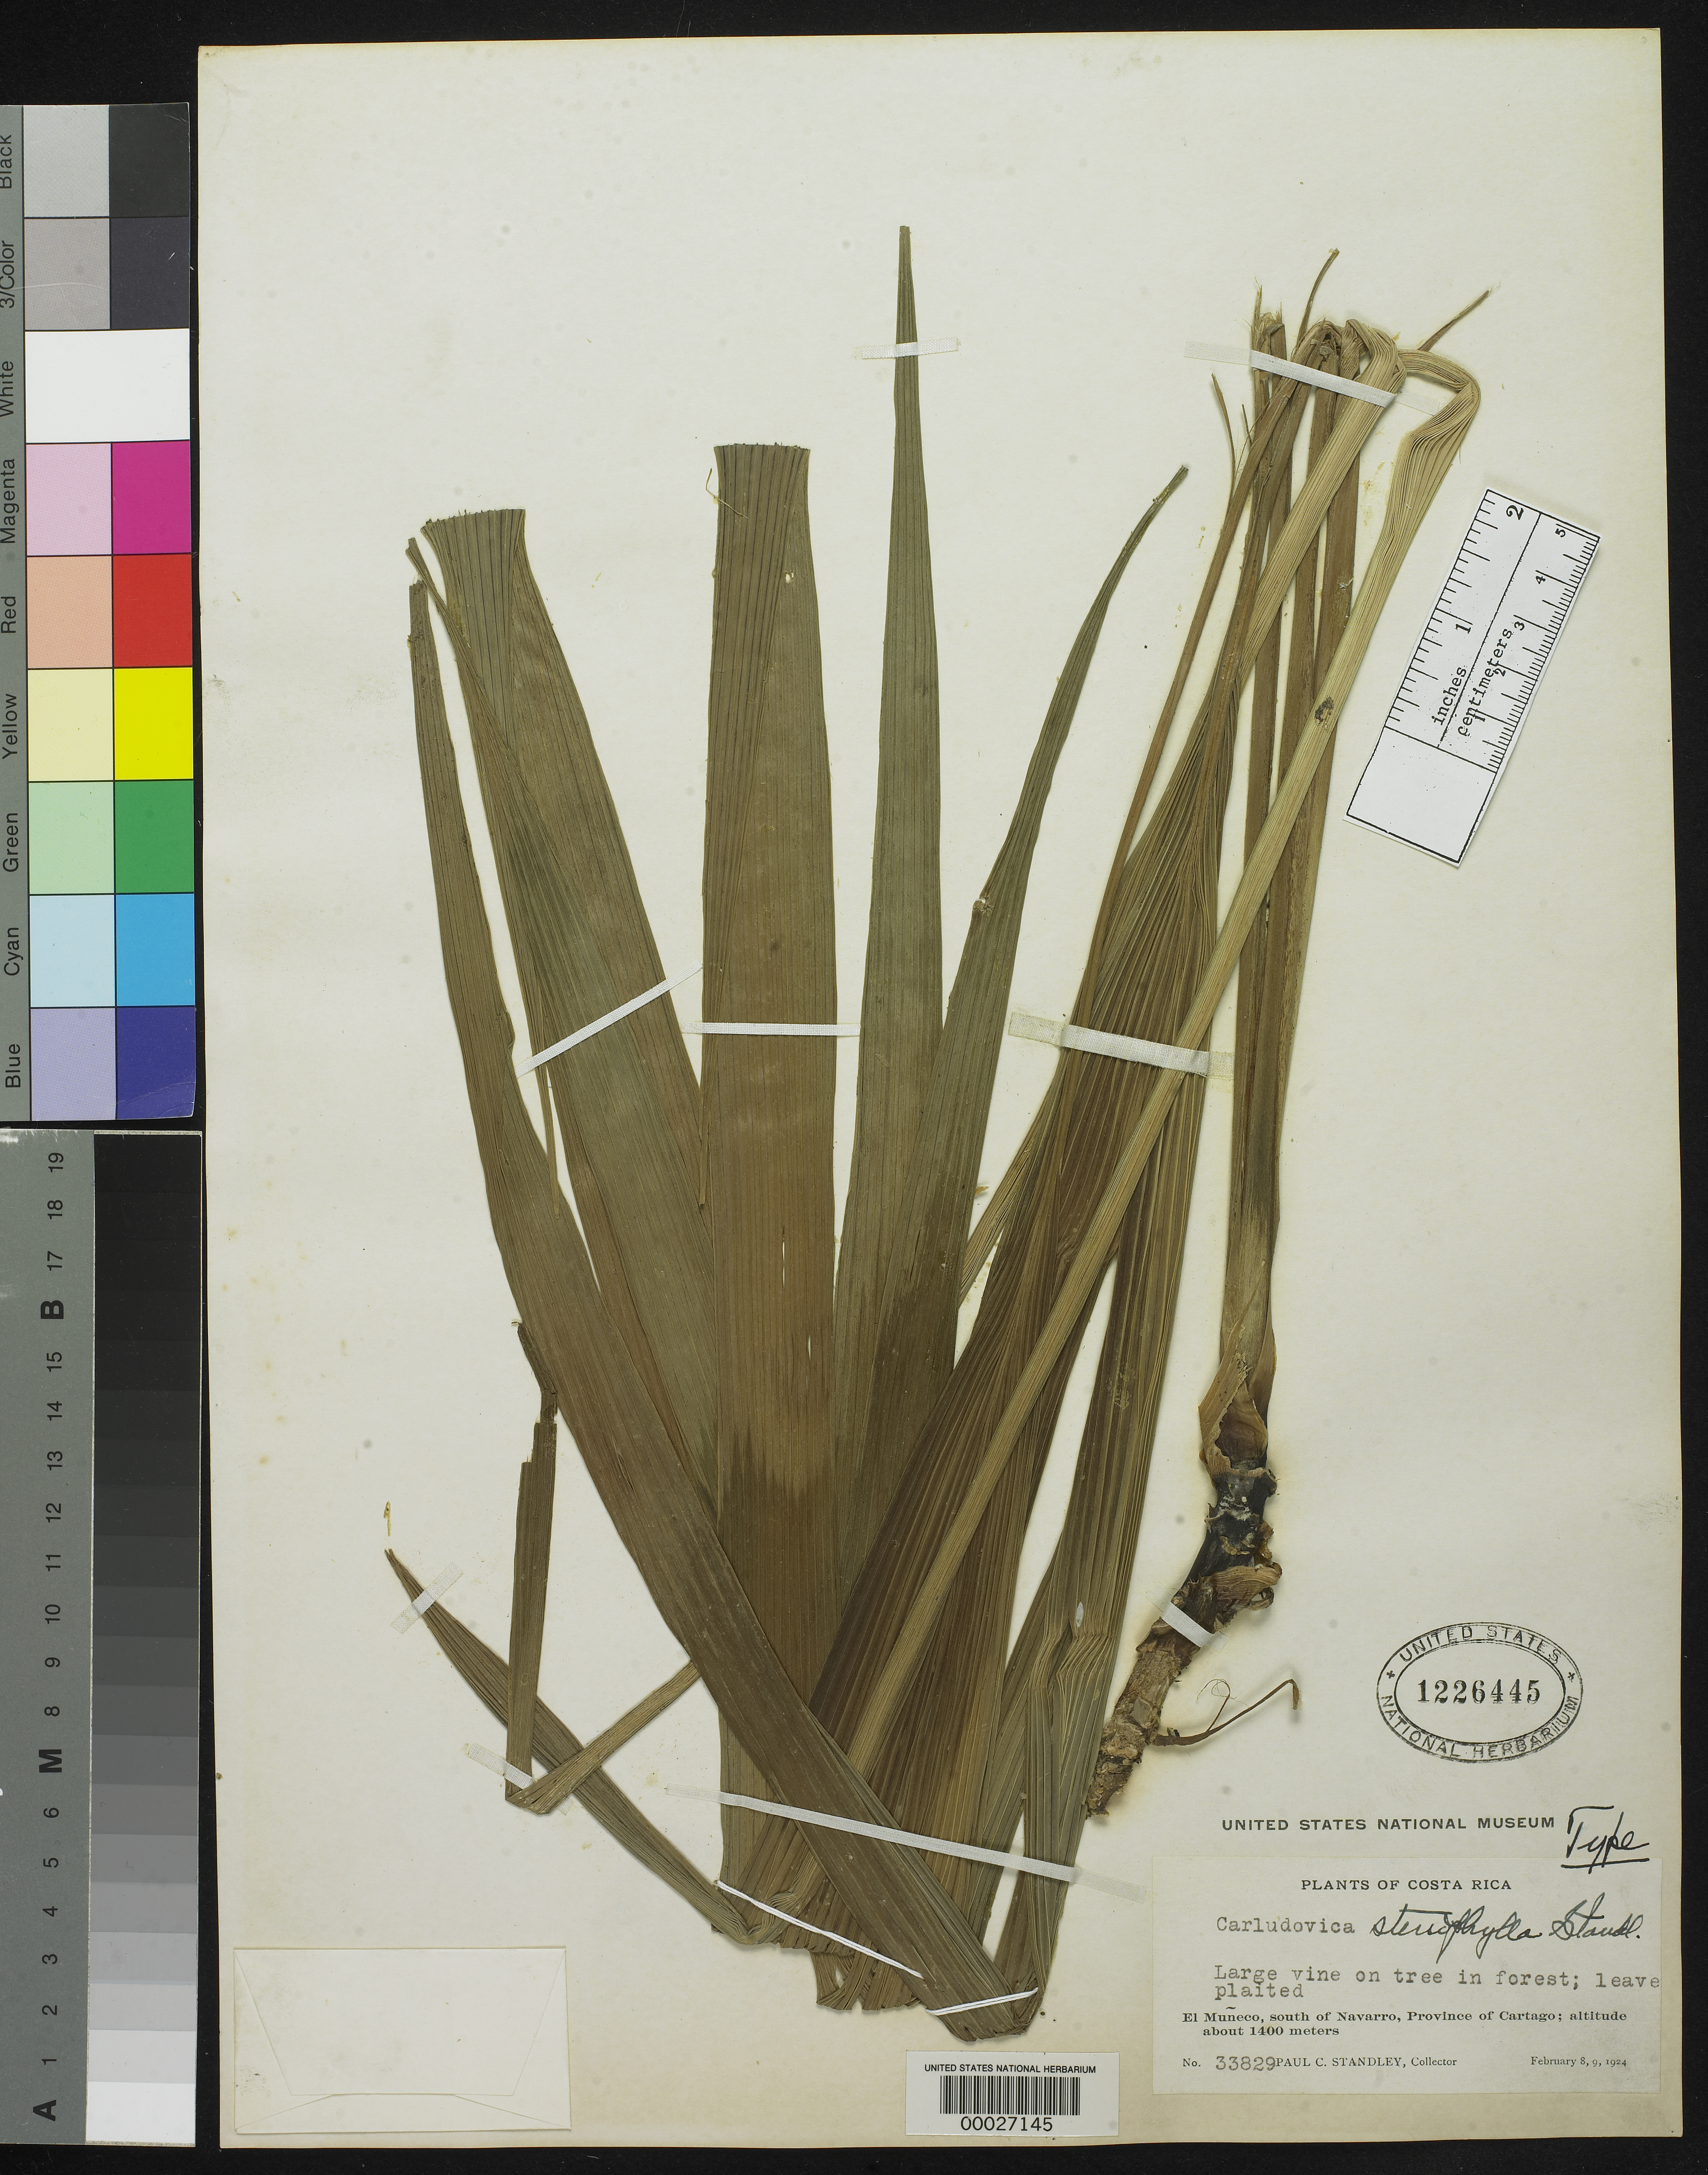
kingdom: Plantae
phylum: Tracheophyta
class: Liliopsida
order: Pandanales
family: Cyclanthaceae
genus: Carludovica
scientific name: Carludovica stenophylla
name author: Standl.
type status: Holotype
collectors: P. C. Standley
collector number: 33829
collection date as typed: Feb 1924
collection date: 1924-02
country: Costa Rica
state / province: Cartago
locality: El Muneco, S of Navaro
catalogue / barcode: US 1226445